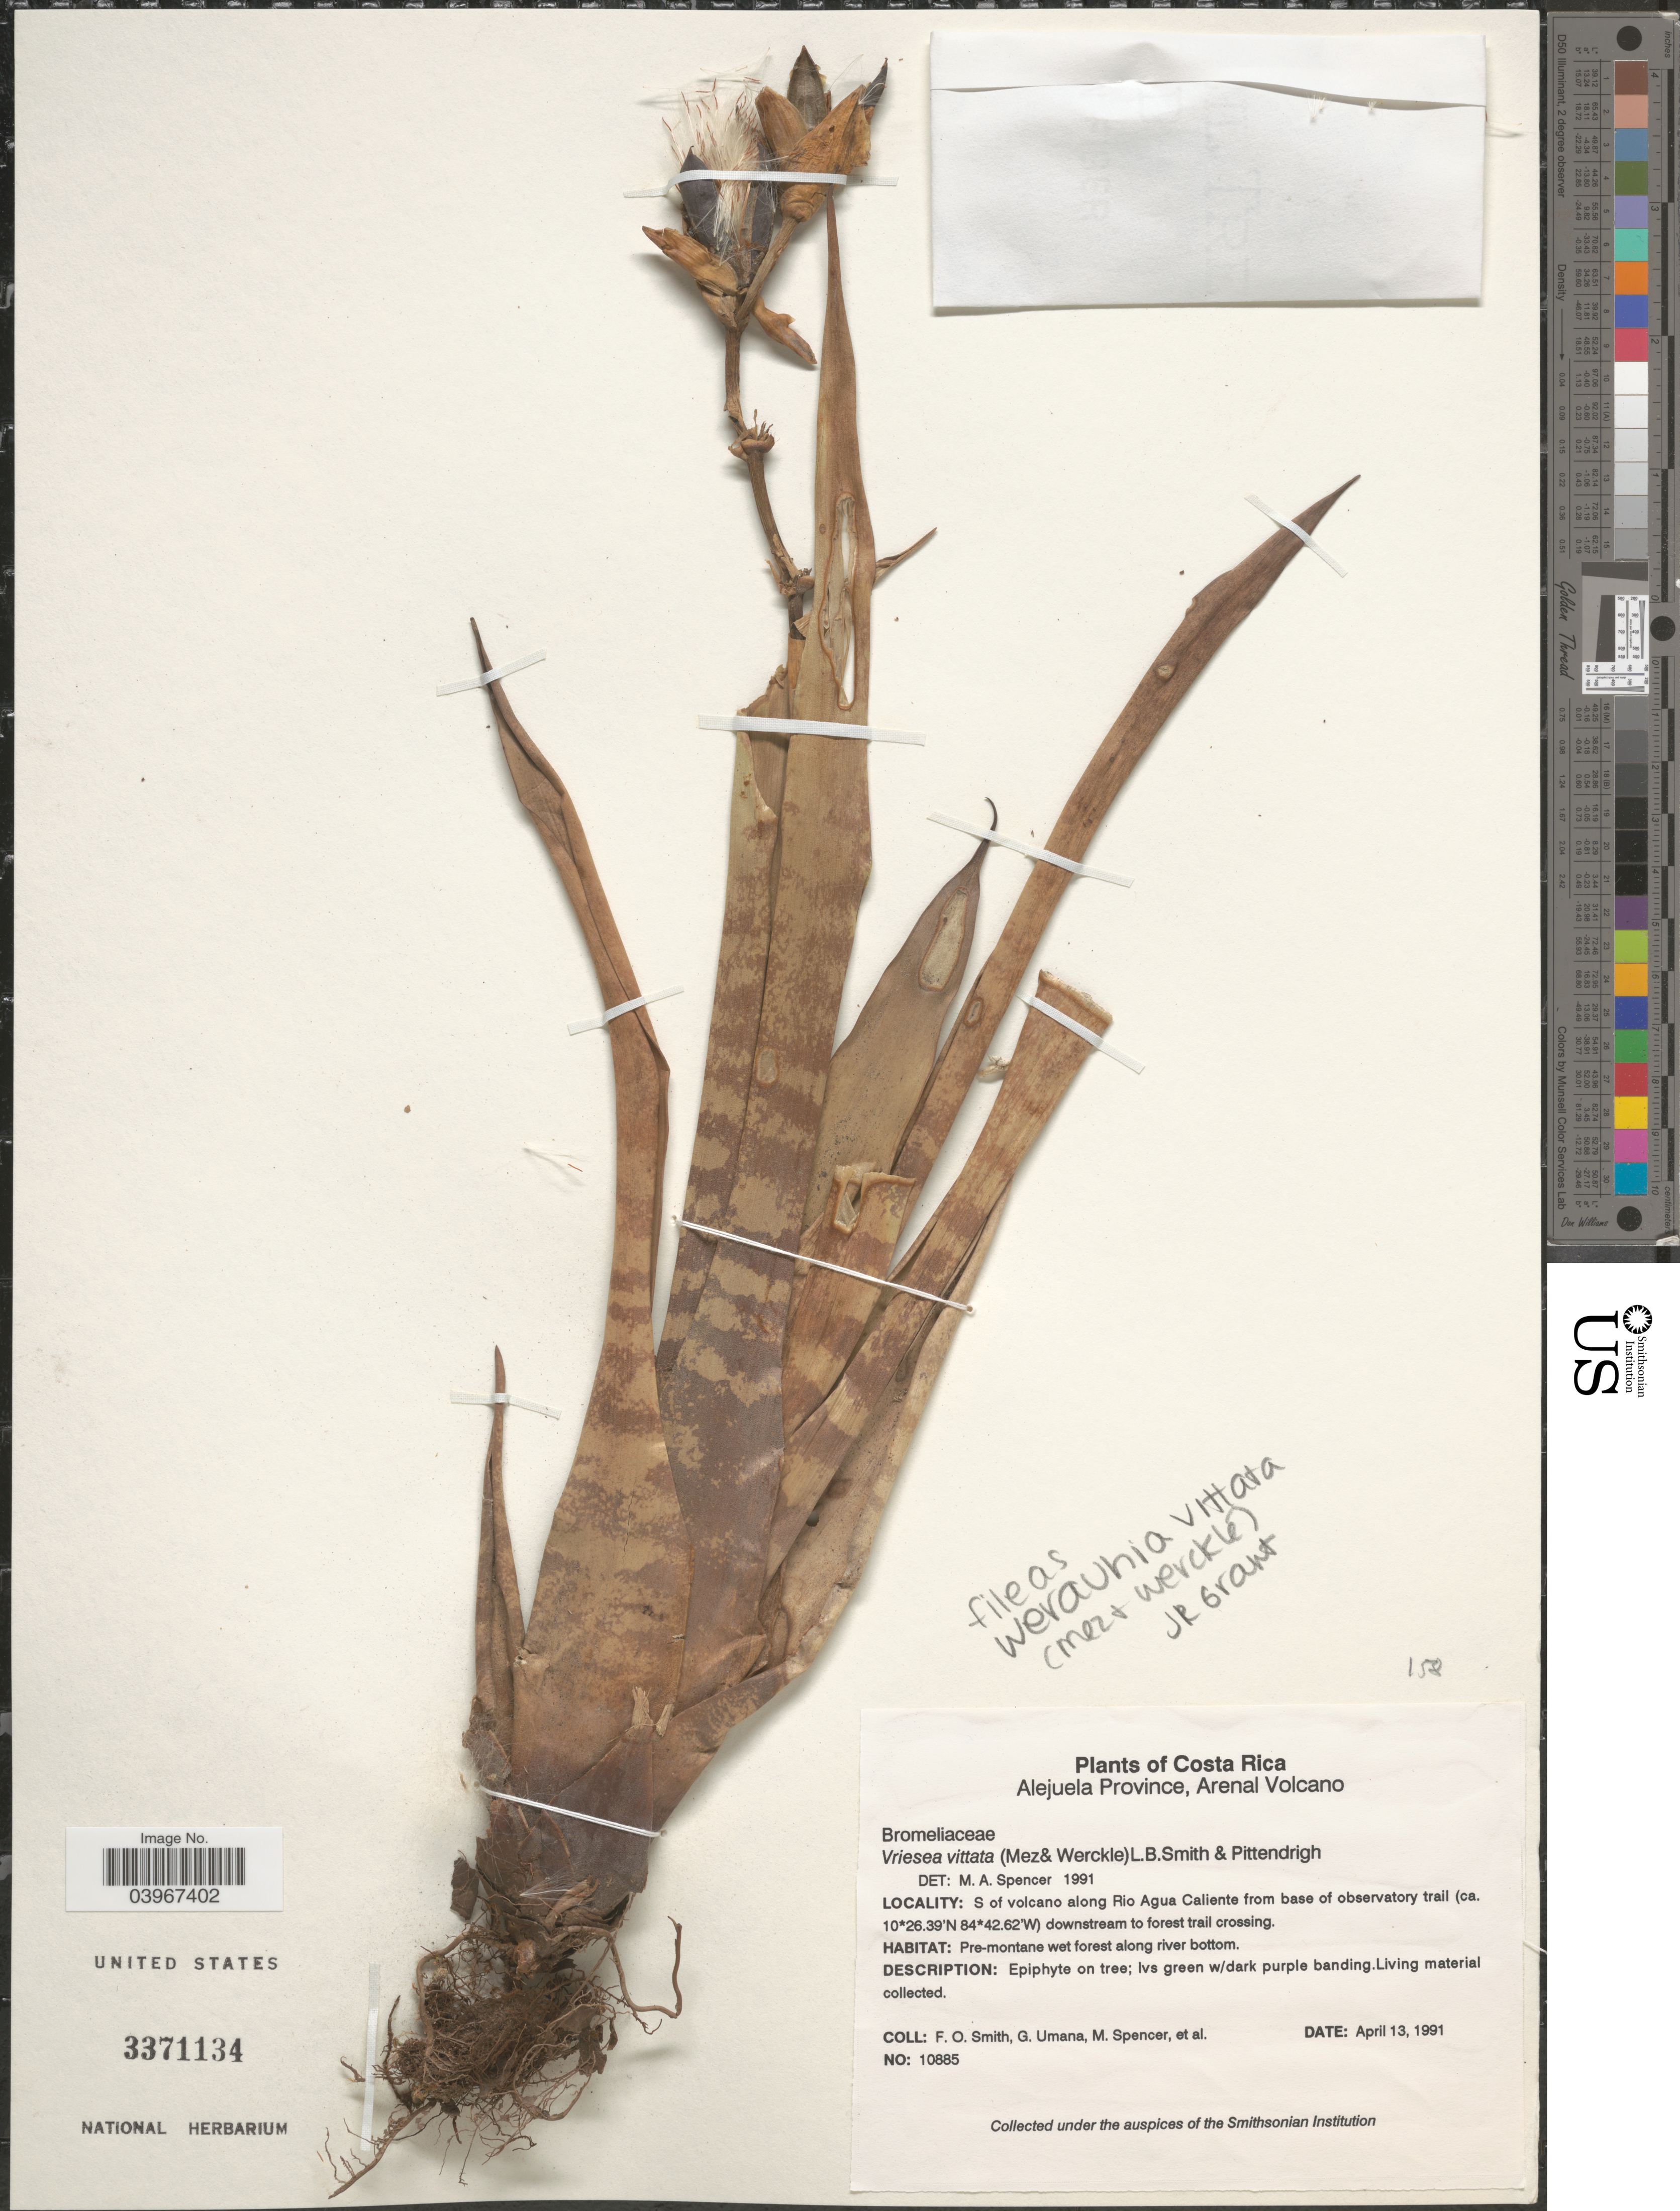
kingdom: Plantae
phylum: Tracheophyta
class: Liliopsida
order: Poales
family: Bromeliaceae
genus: Werauhia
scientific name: Werauhia vittata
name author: (Mez & Wercklé) J.R. Grant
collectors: F. Smith, G. Umana, M. Spencer & et al.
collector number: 10885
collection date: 1991-04-13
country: Costa Rica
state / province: Alajuela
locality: Arenal Volcano. S of volcano along Rio Agua Caliente from base of observatory trail downstream to forest trail crossing. Pre-montane wet forest along river bottom.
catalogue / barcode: US 3371134